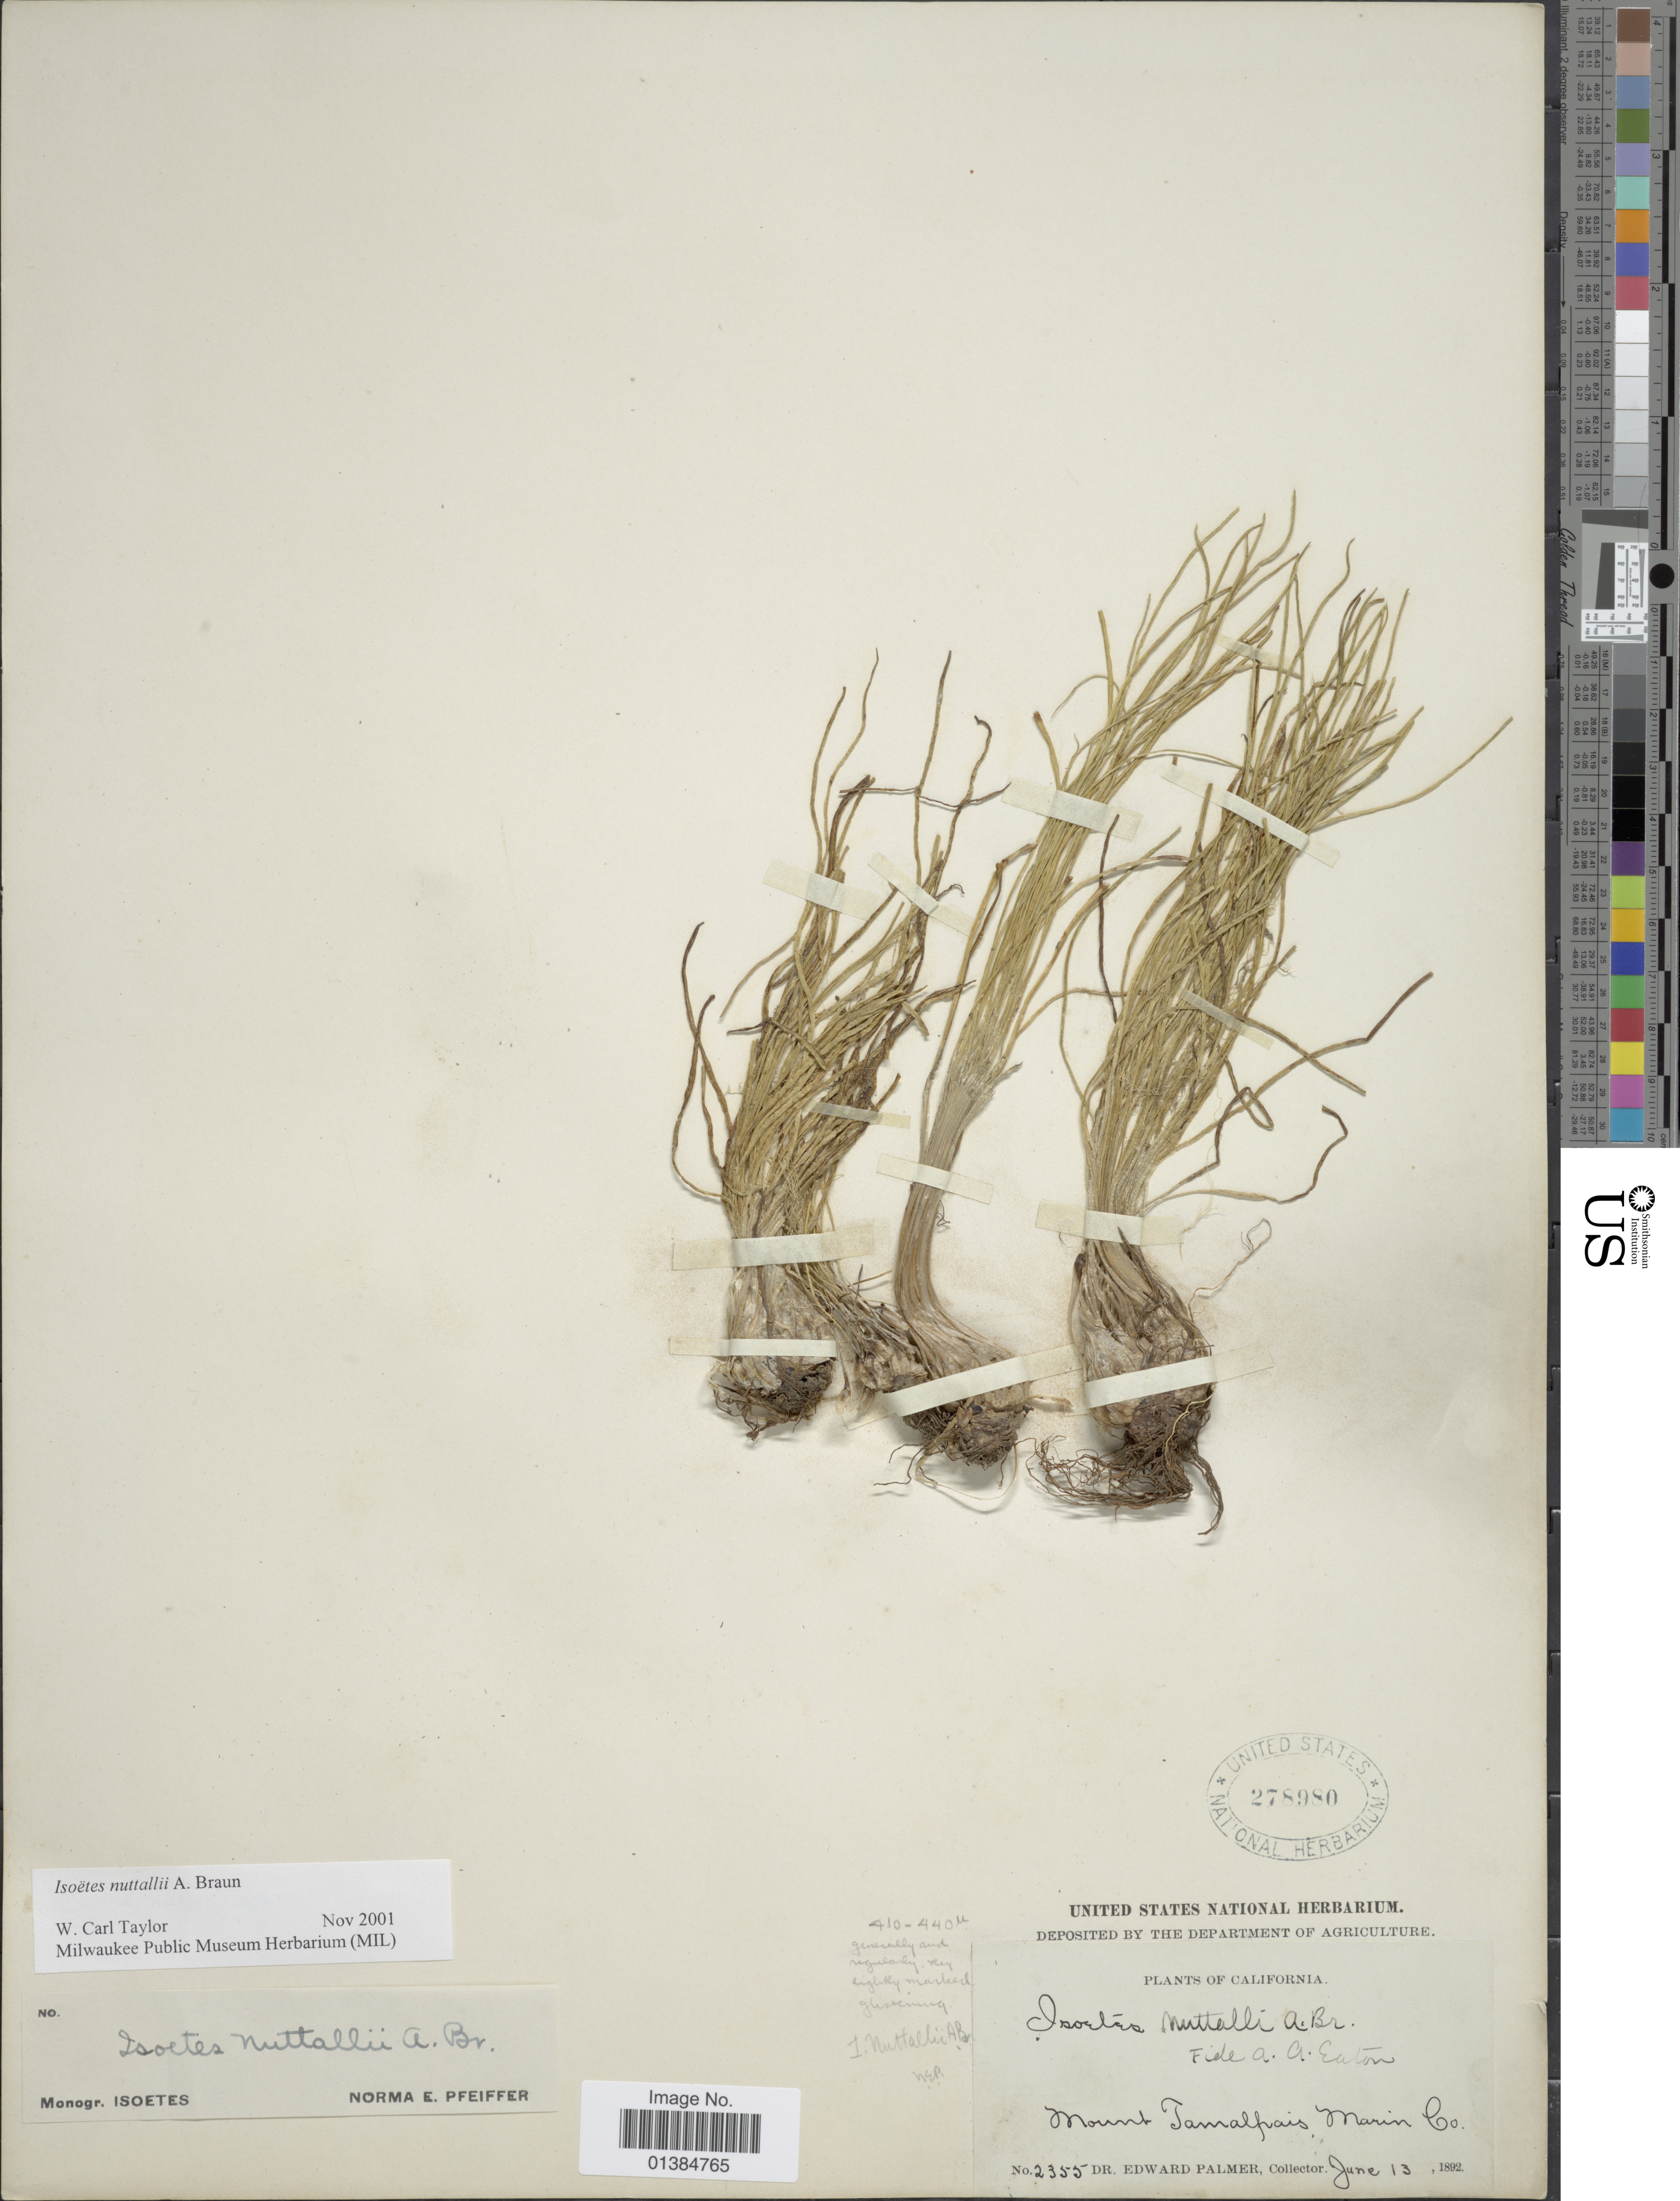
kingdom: Plantae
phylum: Tracheophyta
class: Lycopodiopsida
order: Isoetales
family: Isoetaceae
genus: Isoetes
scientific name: Isoetes nuttallii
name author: A. Braun ex Engelm.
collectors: E. Palmer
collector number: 2355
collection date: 1892-06-13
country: United States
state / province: California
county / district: Marin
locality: Mount Tamalpais, Marin Co.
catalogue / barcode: US 278980